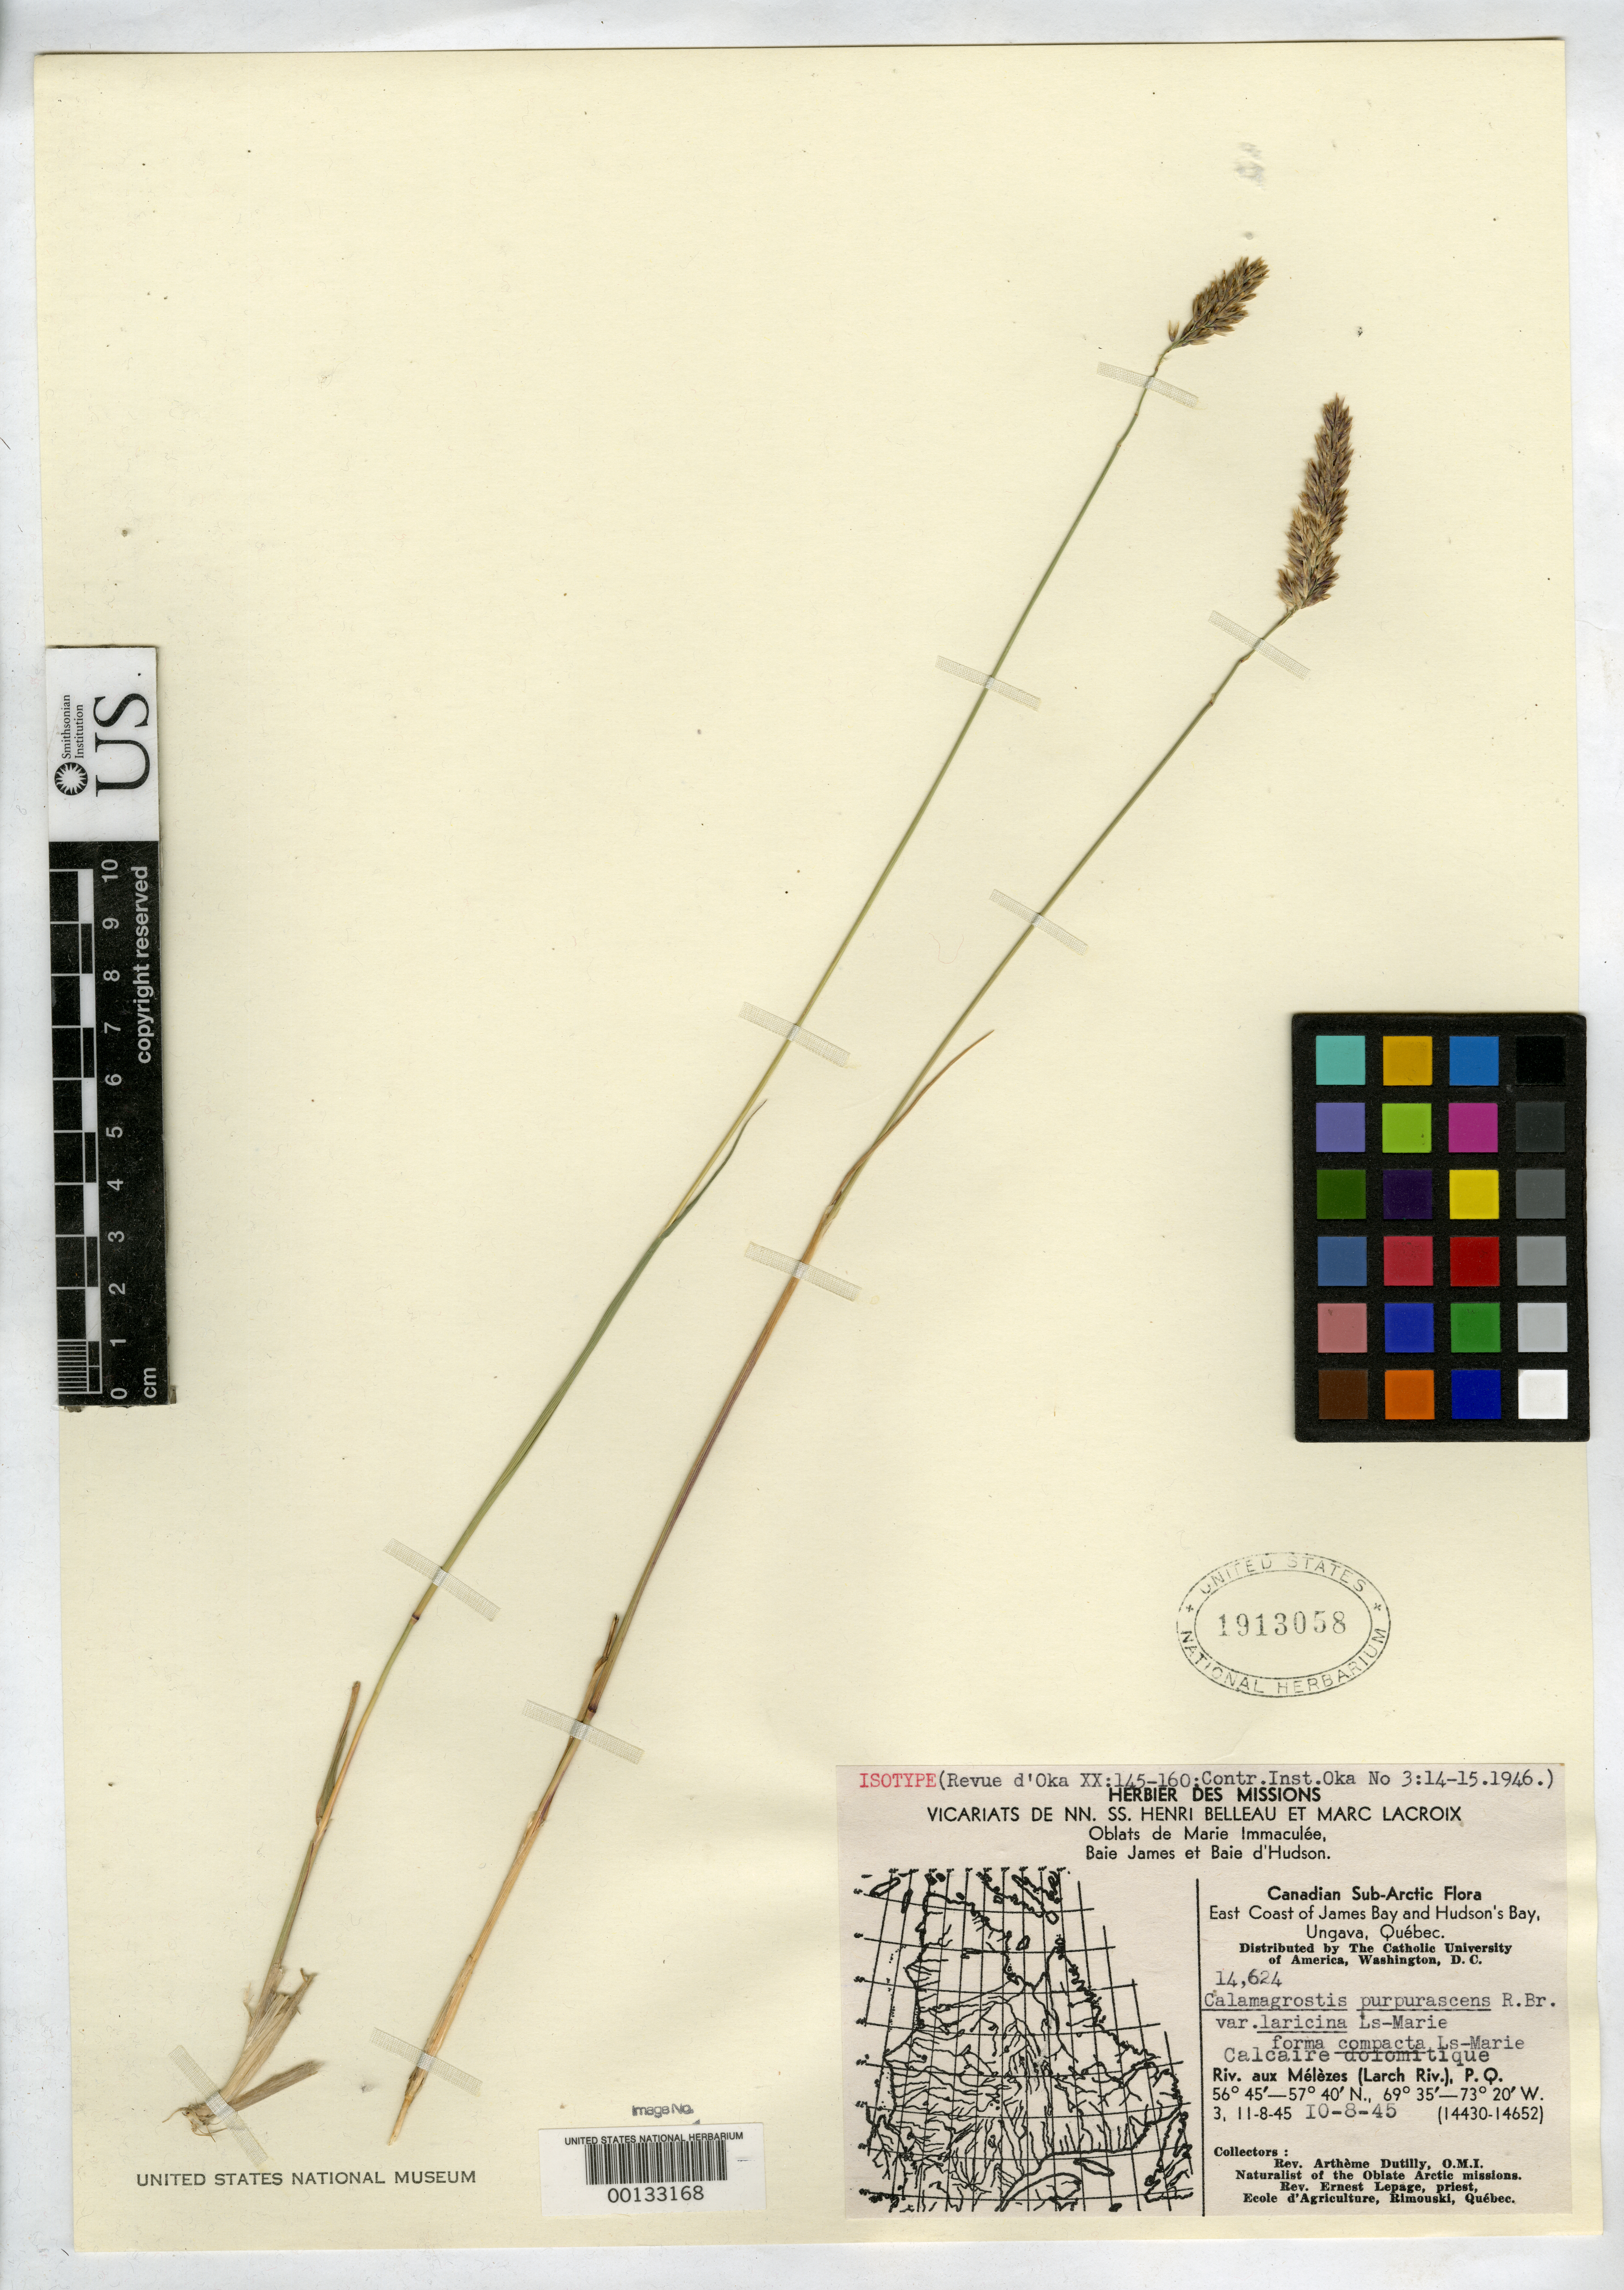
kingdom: Plantae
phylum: Tracheophyta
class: Liliopsida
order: Poales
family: Poaceae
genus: Calamagrostis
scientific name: Calamagrostis purpurascens f. compacta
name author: Louis-Marie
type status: Isotype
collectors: A. Dutilly & E. L. Lepage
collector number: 14624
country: Canada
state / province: Quebec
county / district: Ungava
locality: East coast of James Bay & Hudson's Bay.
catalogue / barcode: US 1913058